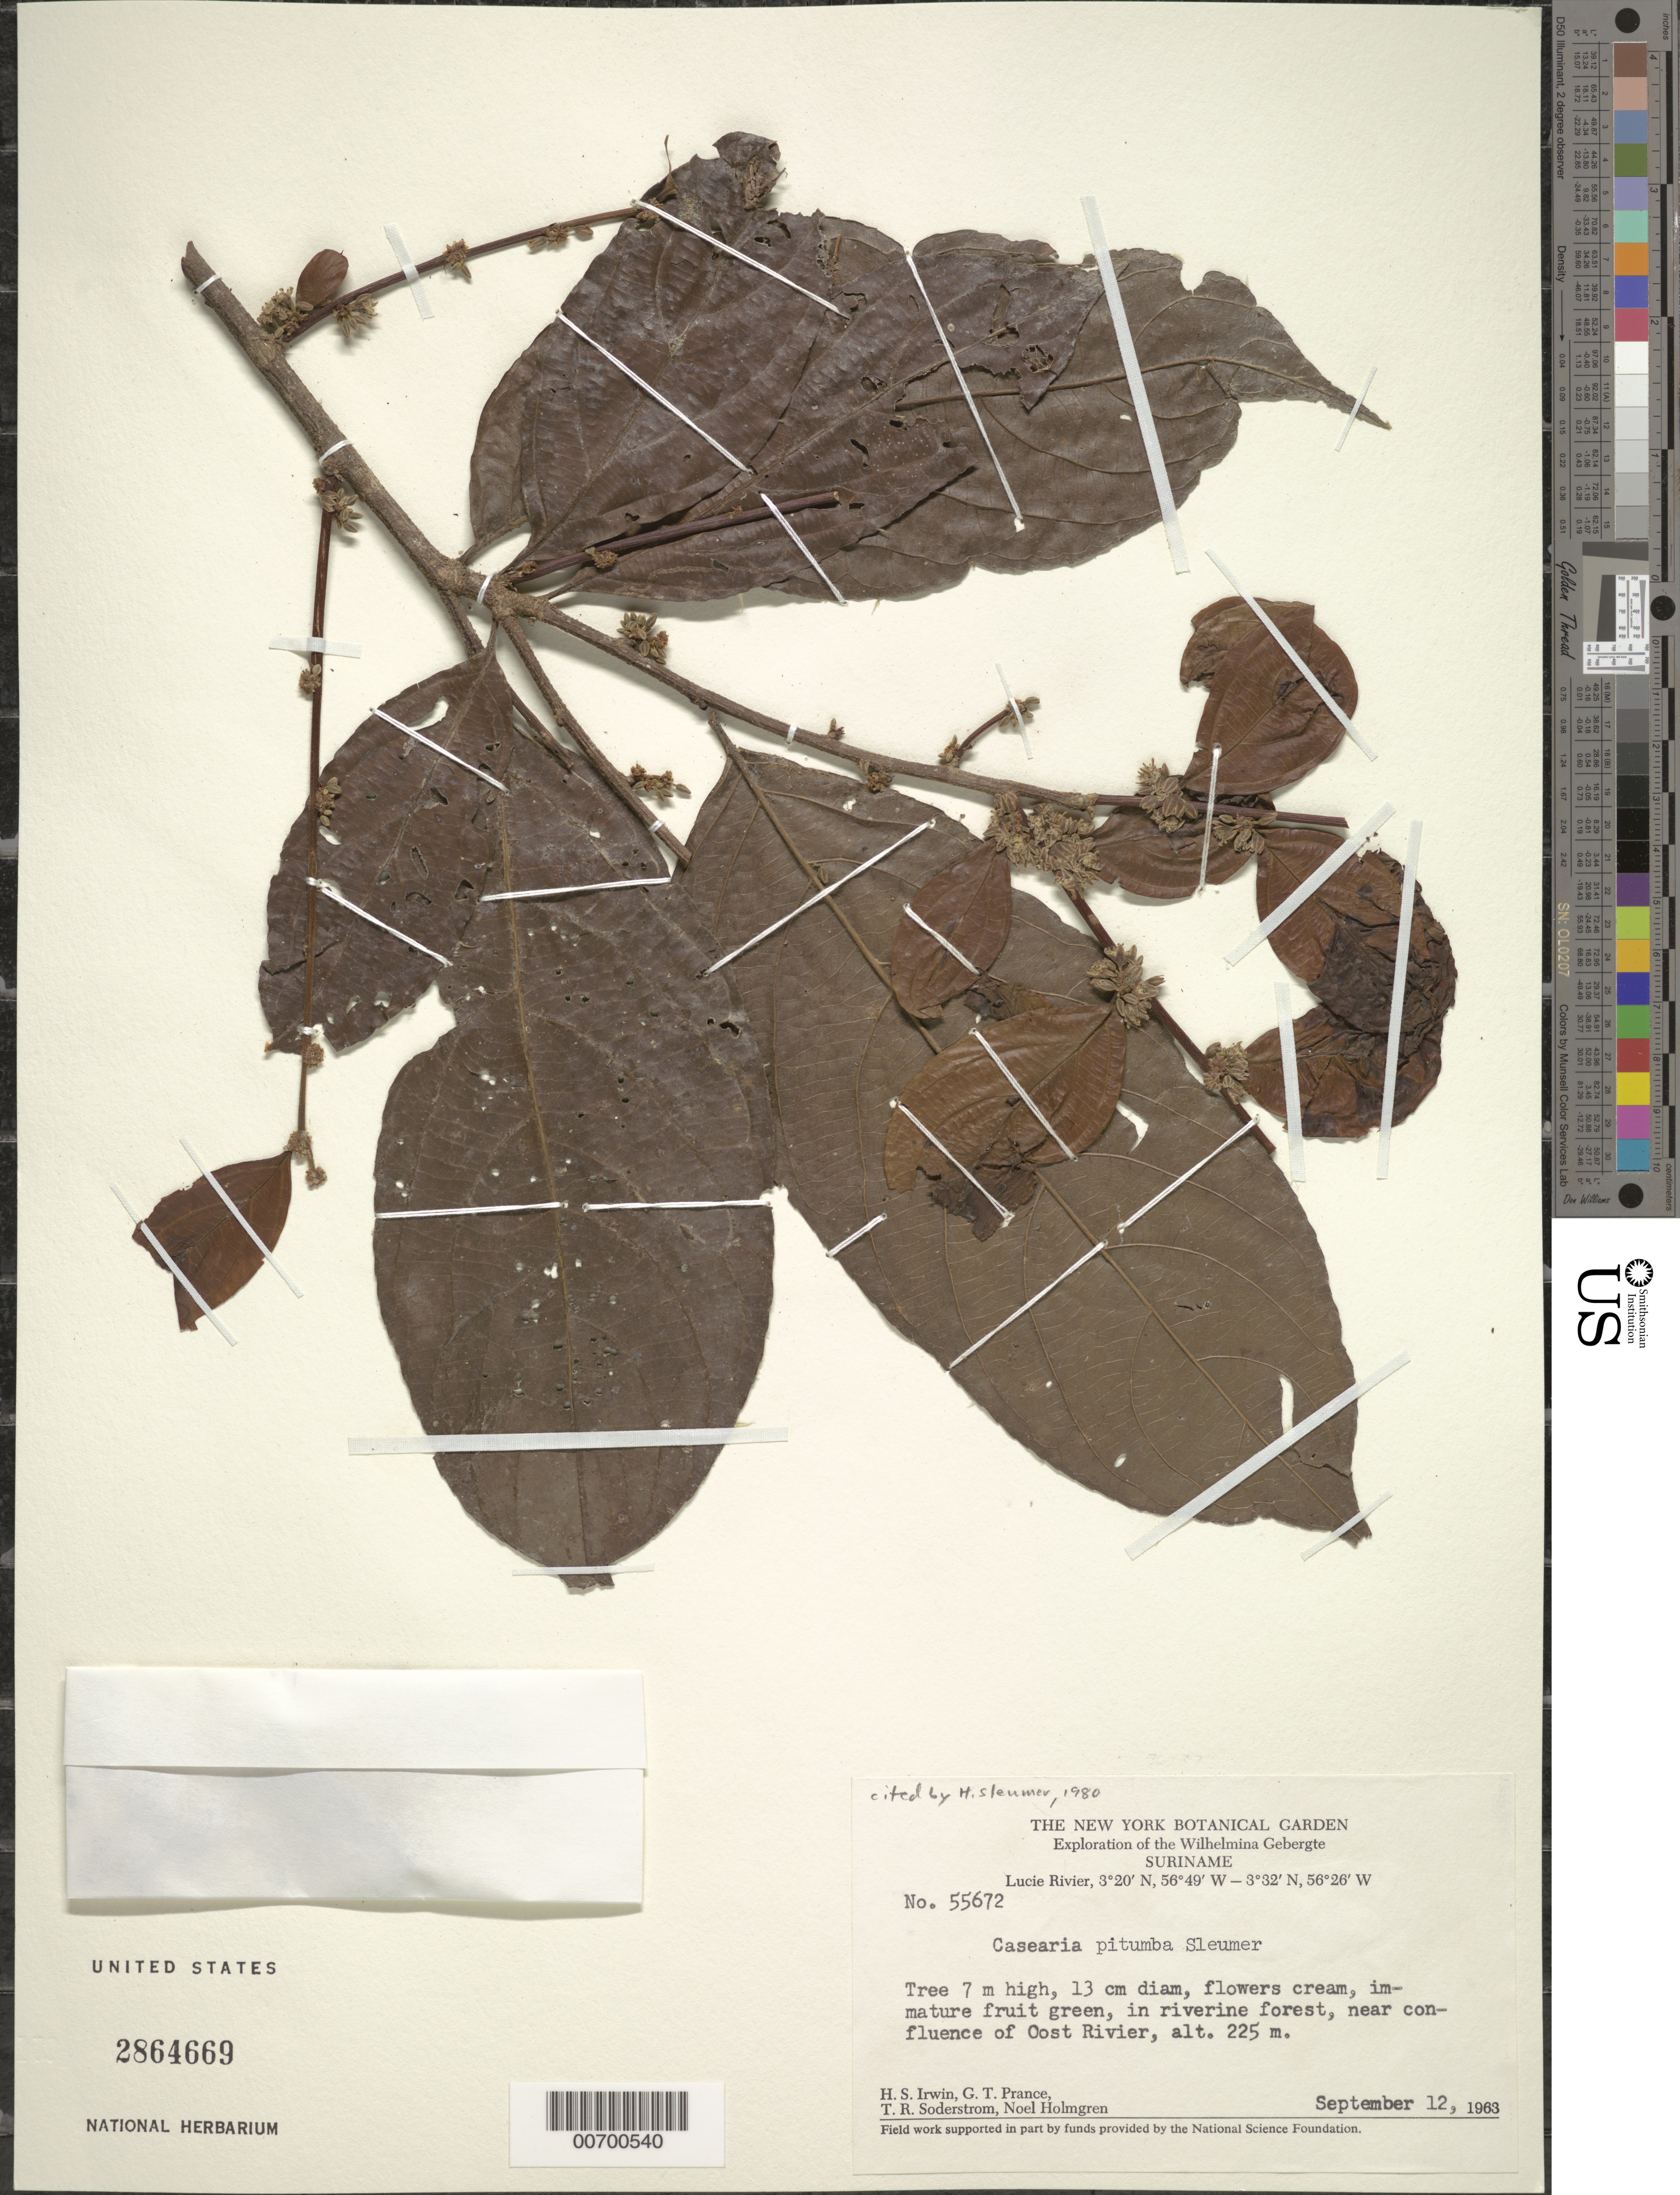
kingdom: Plantae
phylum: Tracheophyta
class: Magnoliopsida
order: Malpighiales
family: Salicaceae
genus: Casearia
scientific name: Casearia pitumba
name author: Sleumer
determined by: Sleumer, H. O.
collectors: H. Irwin, G. T. Prance, T. R. Soderstrom & N. H. Holmgren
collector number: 55672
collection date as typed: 12-Sep-63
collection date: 1963-09-12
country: Suriname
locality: Lucie R., near confl. with Oost R., Wilhelmina Gebergte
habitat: Riverine forest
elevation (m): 225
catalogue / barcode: US 2864669